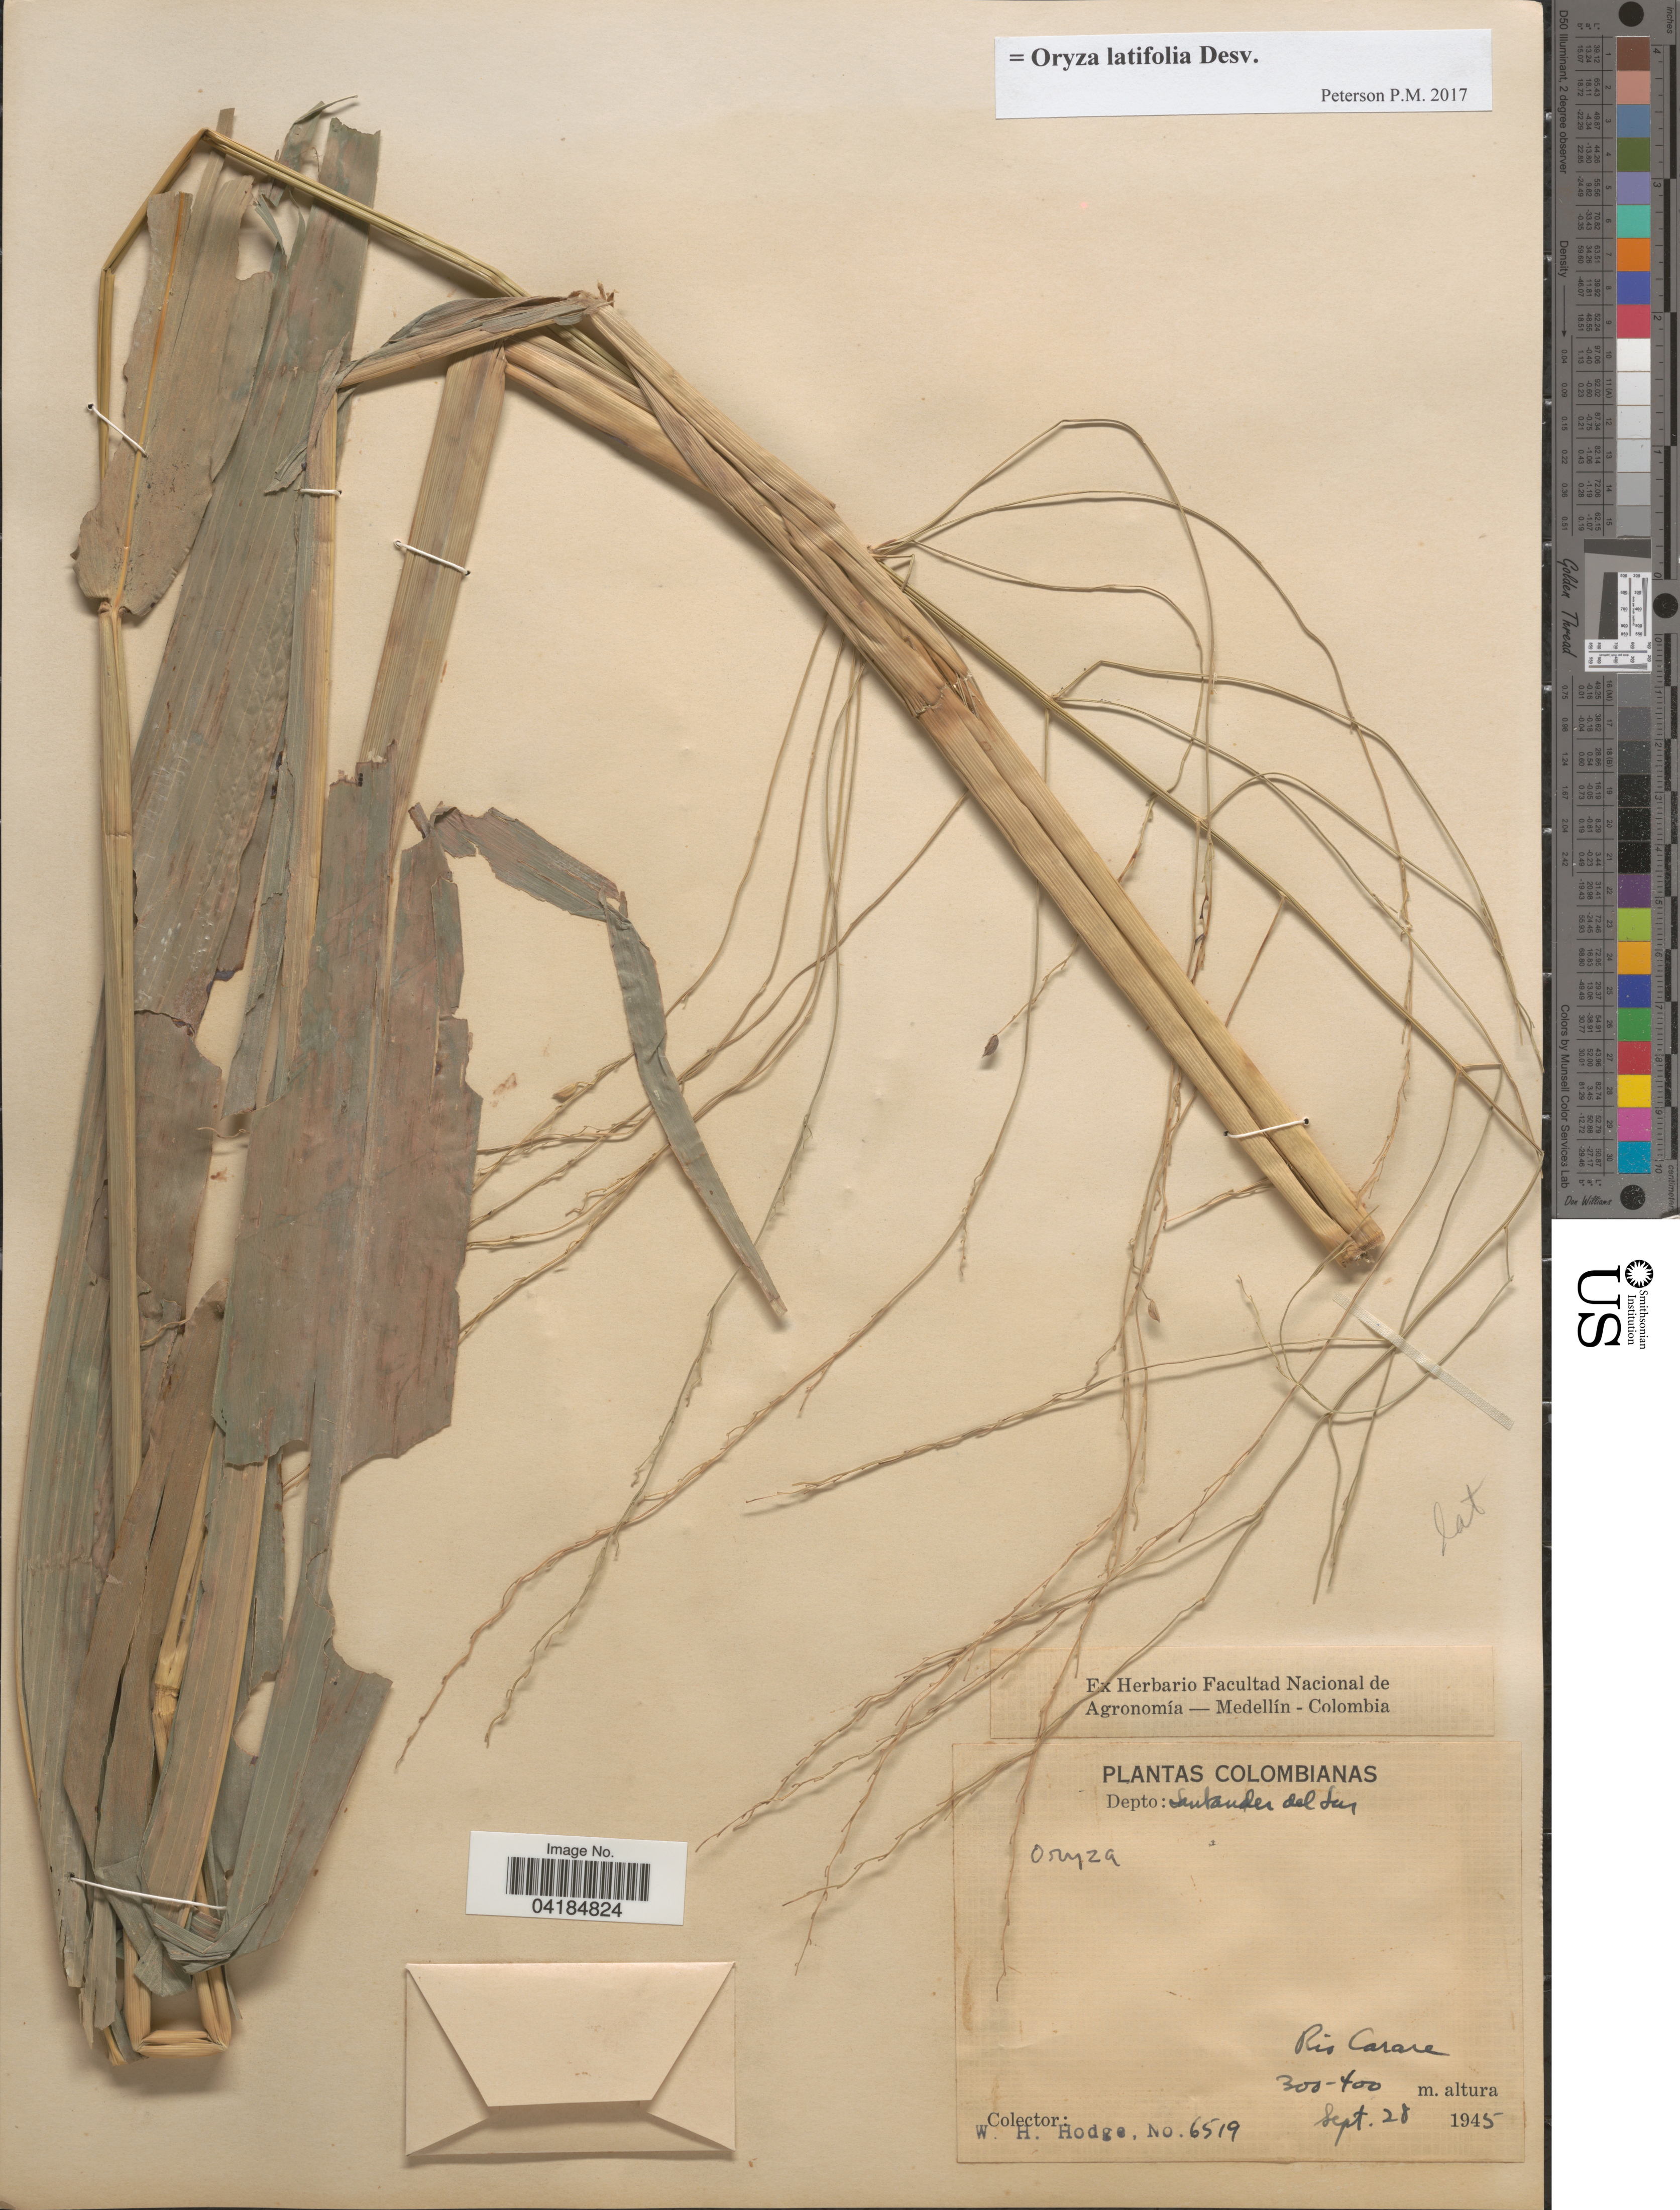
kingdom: Plantae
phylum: Tracheophyta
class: Liliopsida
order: Poales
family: Poaceae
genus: Oryza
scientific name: Oryza latifolia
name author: Desv.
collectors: W. Hodge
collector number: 6519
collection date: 1945-09-28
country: Colombia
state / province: Santander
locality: Depto: Santander del Sur. Rio Carare.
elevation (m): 300